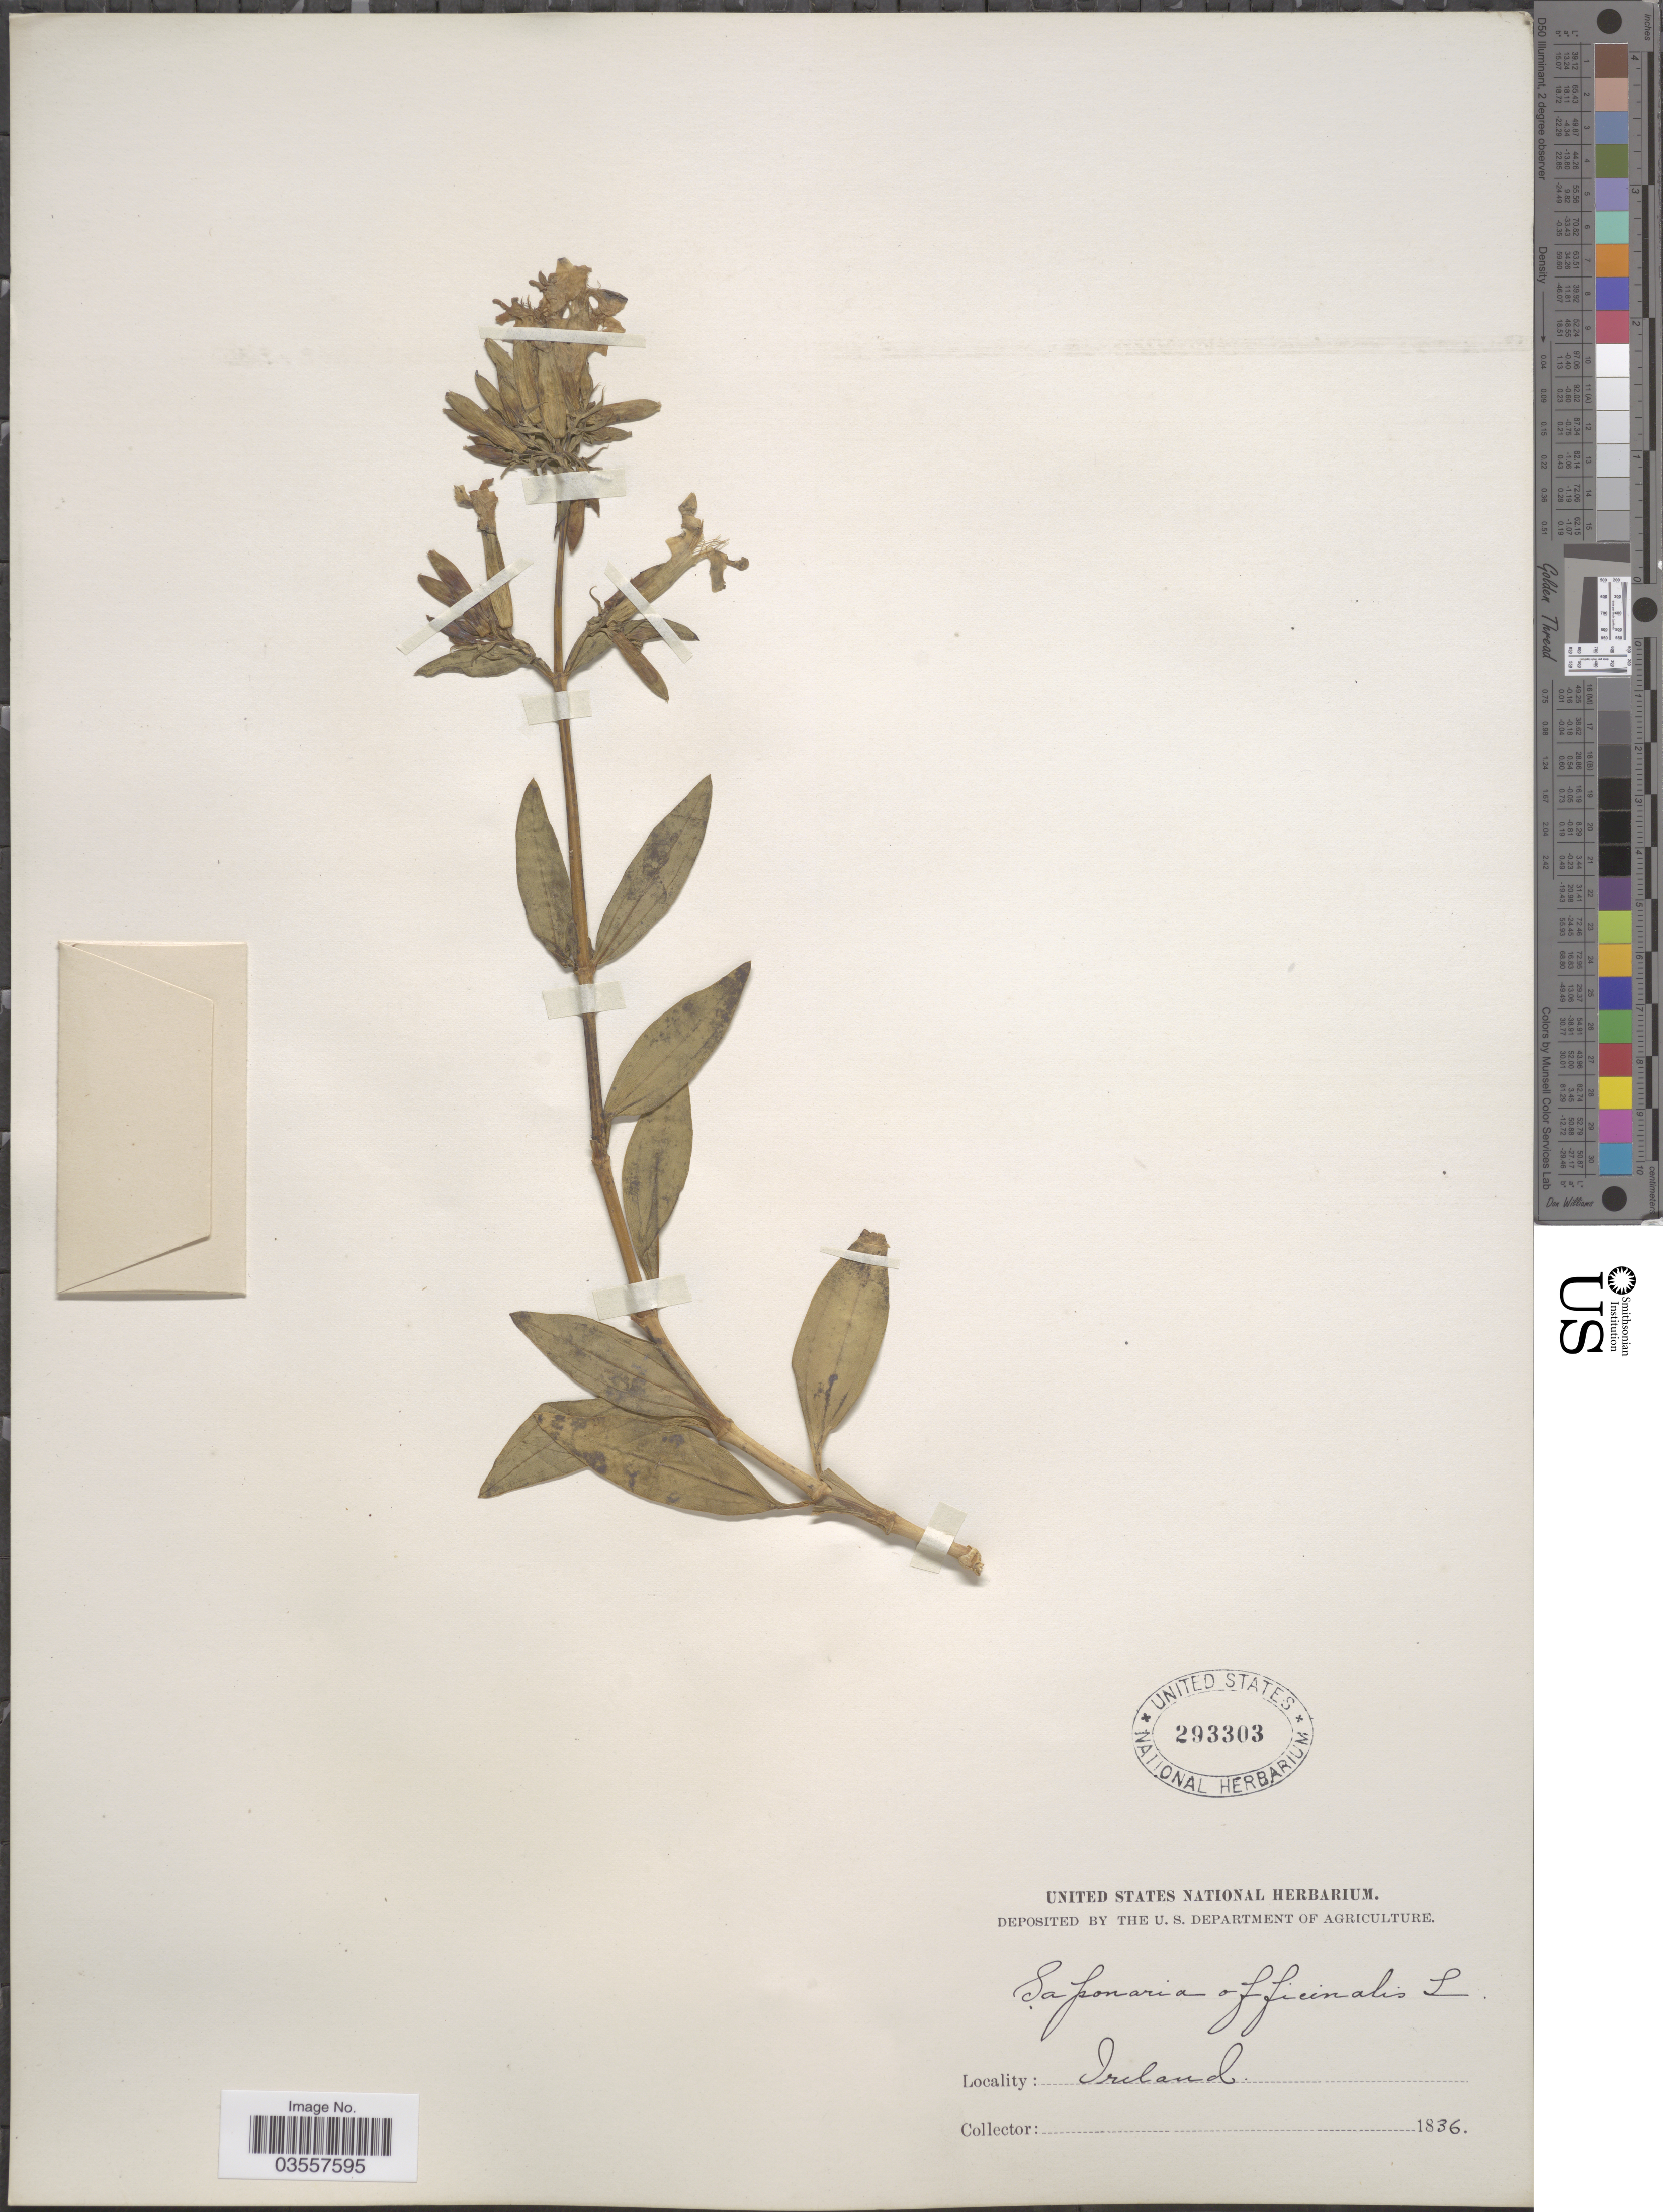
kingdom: Plantae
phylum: Tracheophyta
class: Magnoliopsida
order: Caryophyllales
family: Caryophyllaceae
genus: Saponaria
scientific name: Saponaria officinalis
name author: L.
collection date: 1836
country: Ireland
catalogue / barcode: US 293303